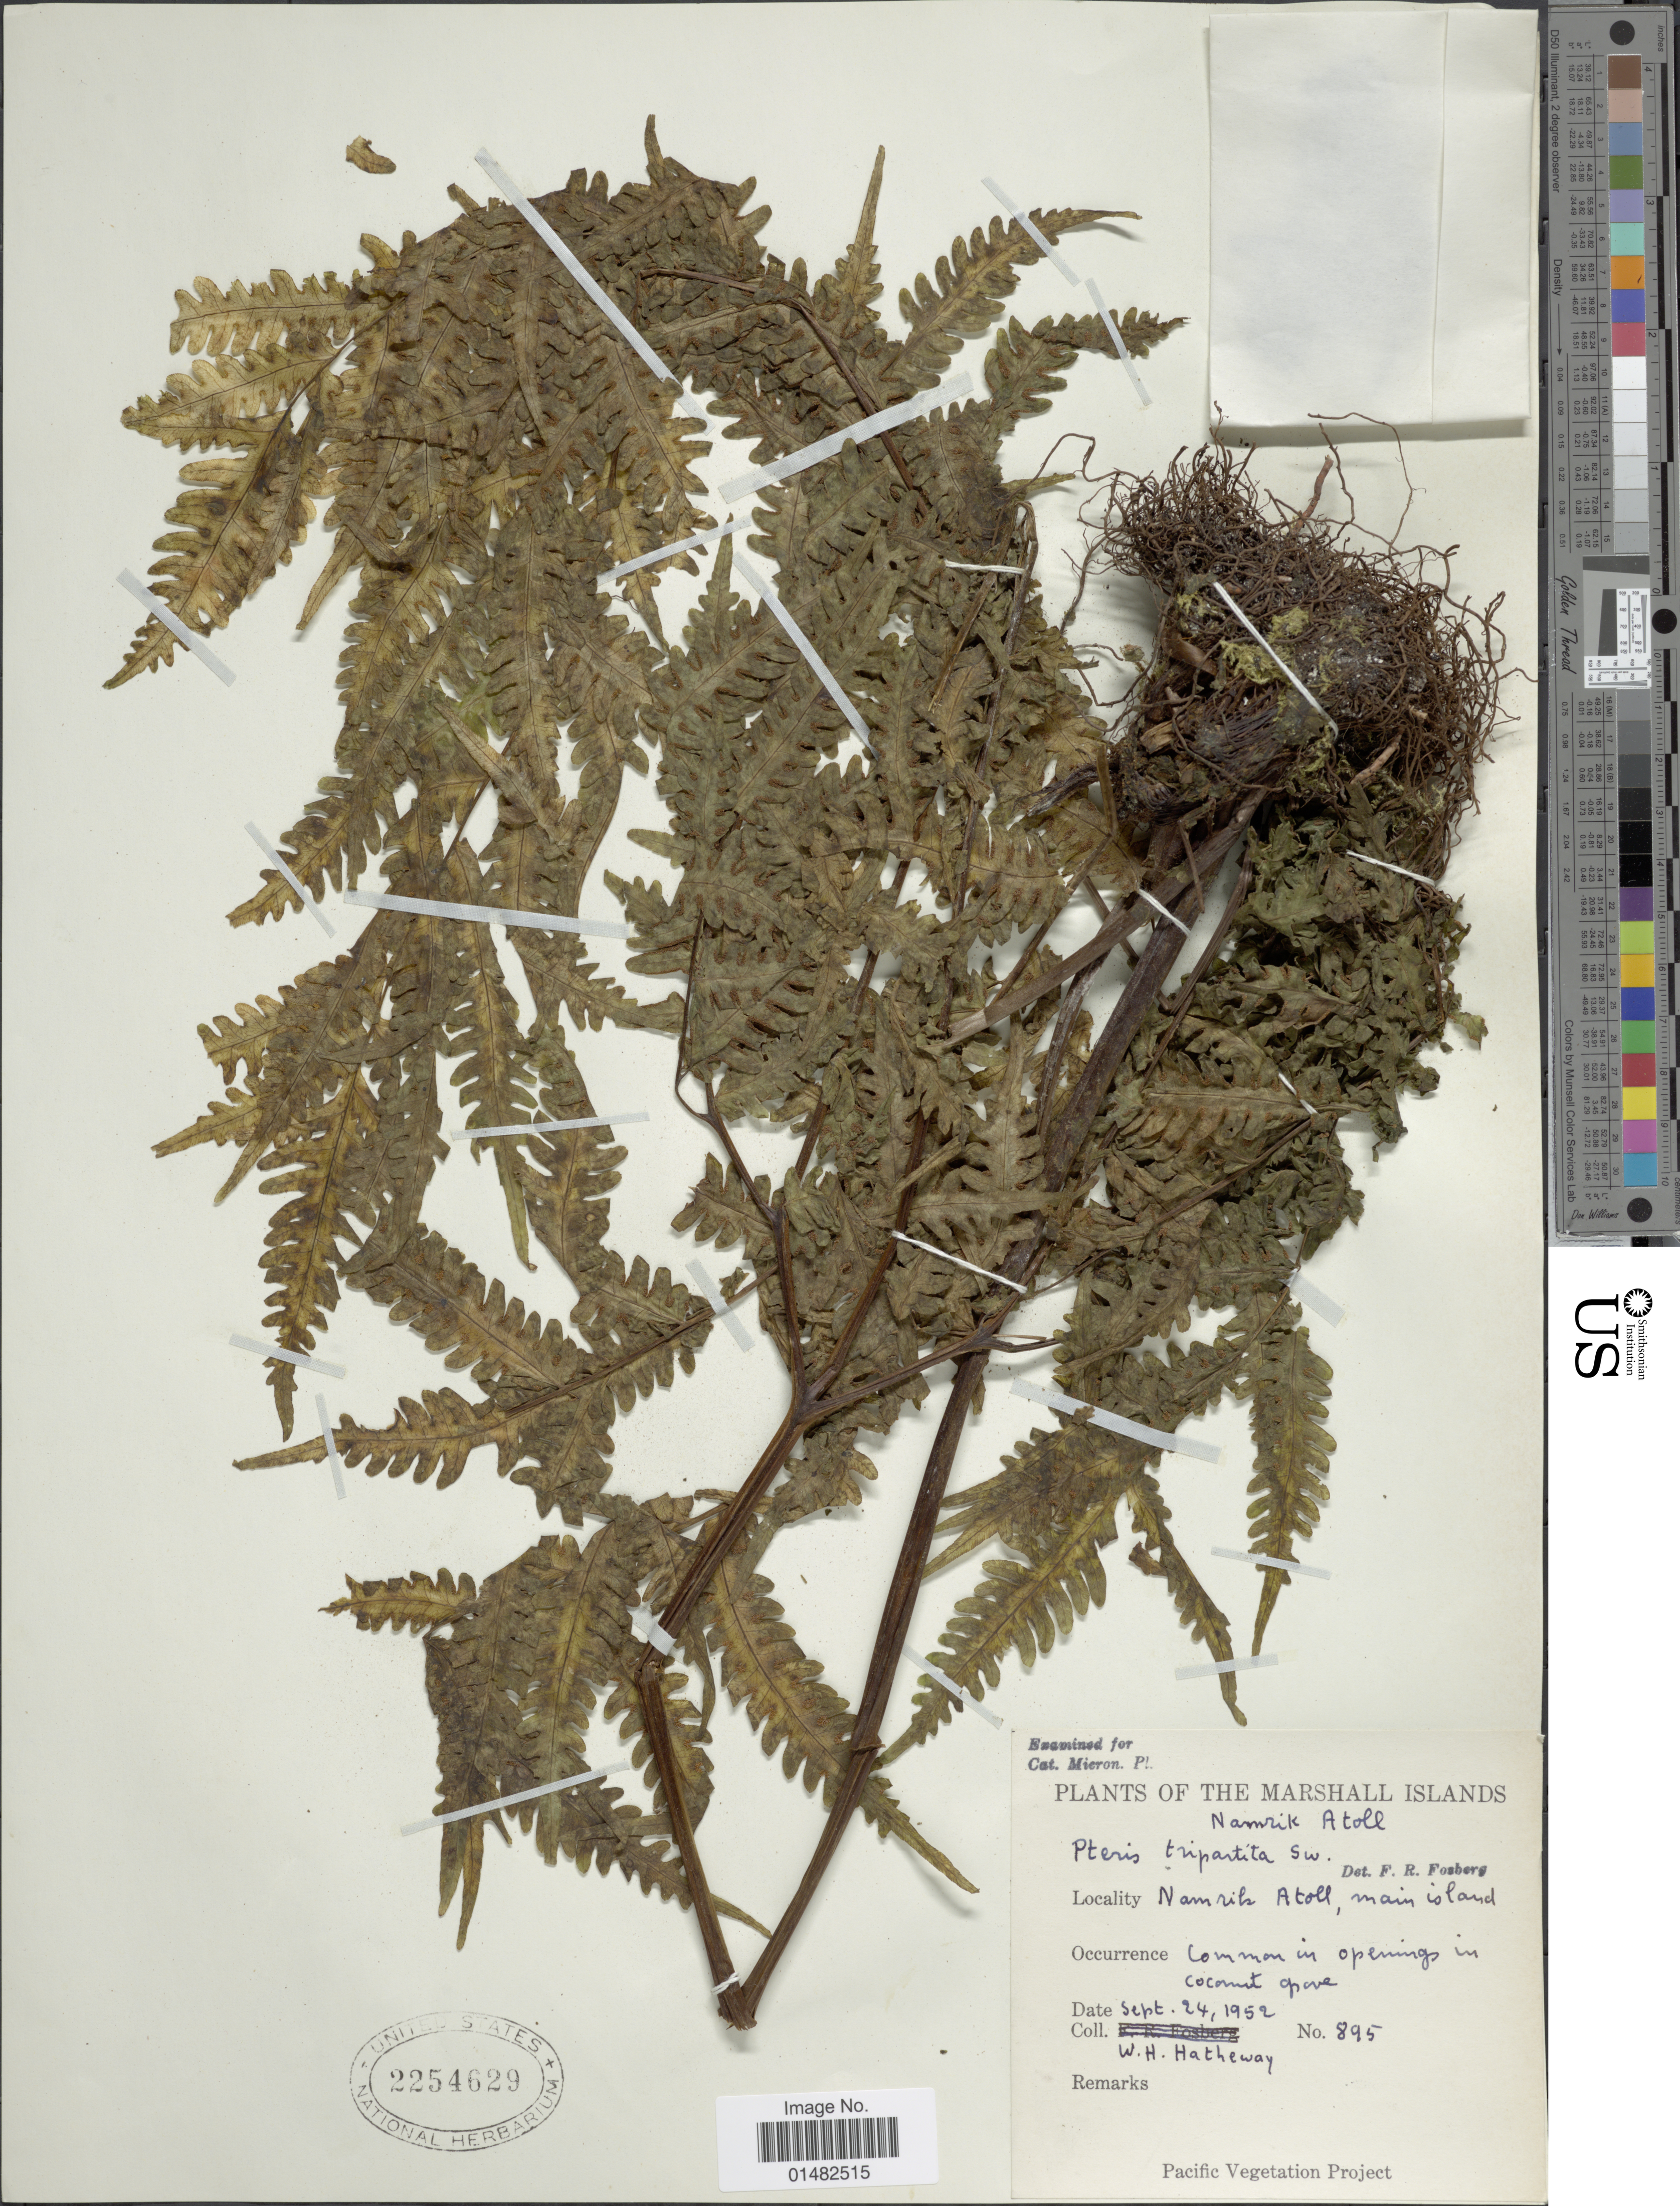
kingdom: Plantae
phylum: Tracheophyta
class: Polypodiopsida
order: Polypodiales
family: Pteridaceae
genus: Pteris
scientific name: Pteris tripartita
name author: Sw.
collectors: W. H. Hatheway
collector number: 895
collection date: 1952-09-24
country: Marshall Islands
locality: Namrik Atoll, main Island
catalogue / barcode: US 2254629